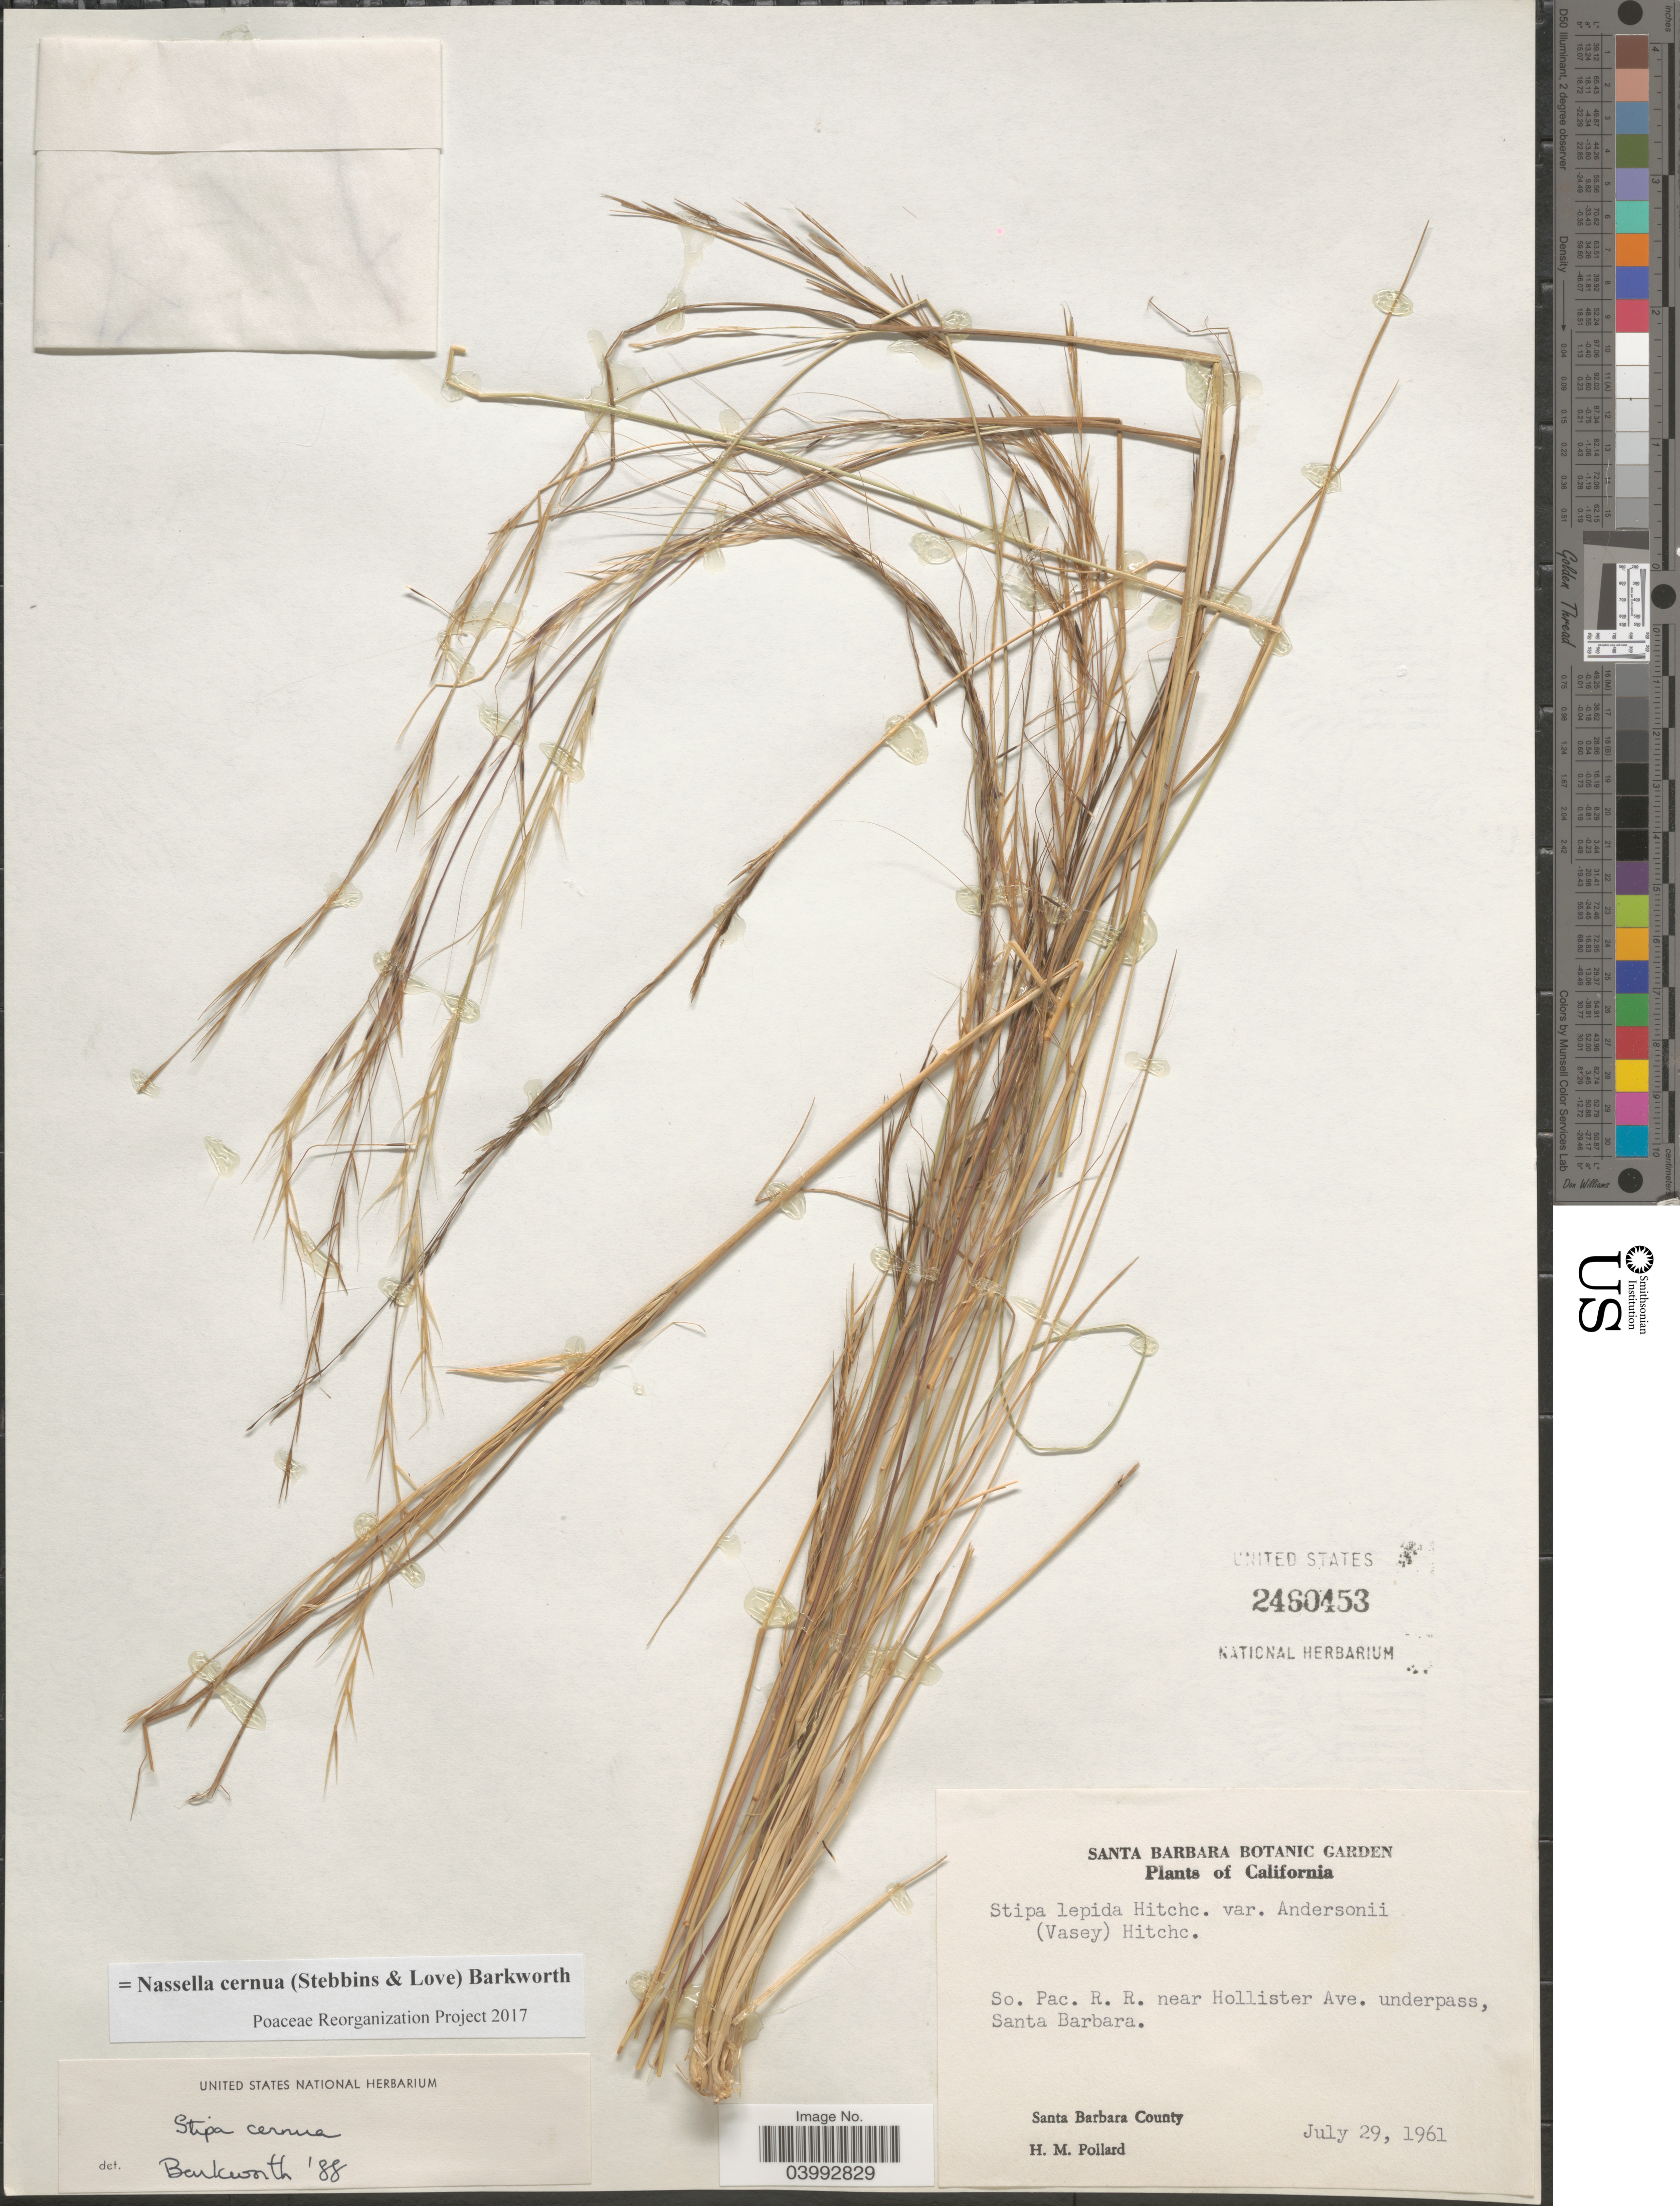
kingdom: Plantae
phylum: Tracheophyta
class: Liliopsida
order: Poales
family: Poaceae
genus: Nassella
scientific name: Nassella cernua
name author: (Stebbins & Love) Barkworth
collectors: H. M. Pollard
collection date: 1961-07-29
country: United States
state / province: California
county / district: Santa Barbara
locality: So. Pac. R. R. near Hollister Ave. underpass, Santa Barbara. Santa Barbara County.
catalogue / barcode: US 2460453